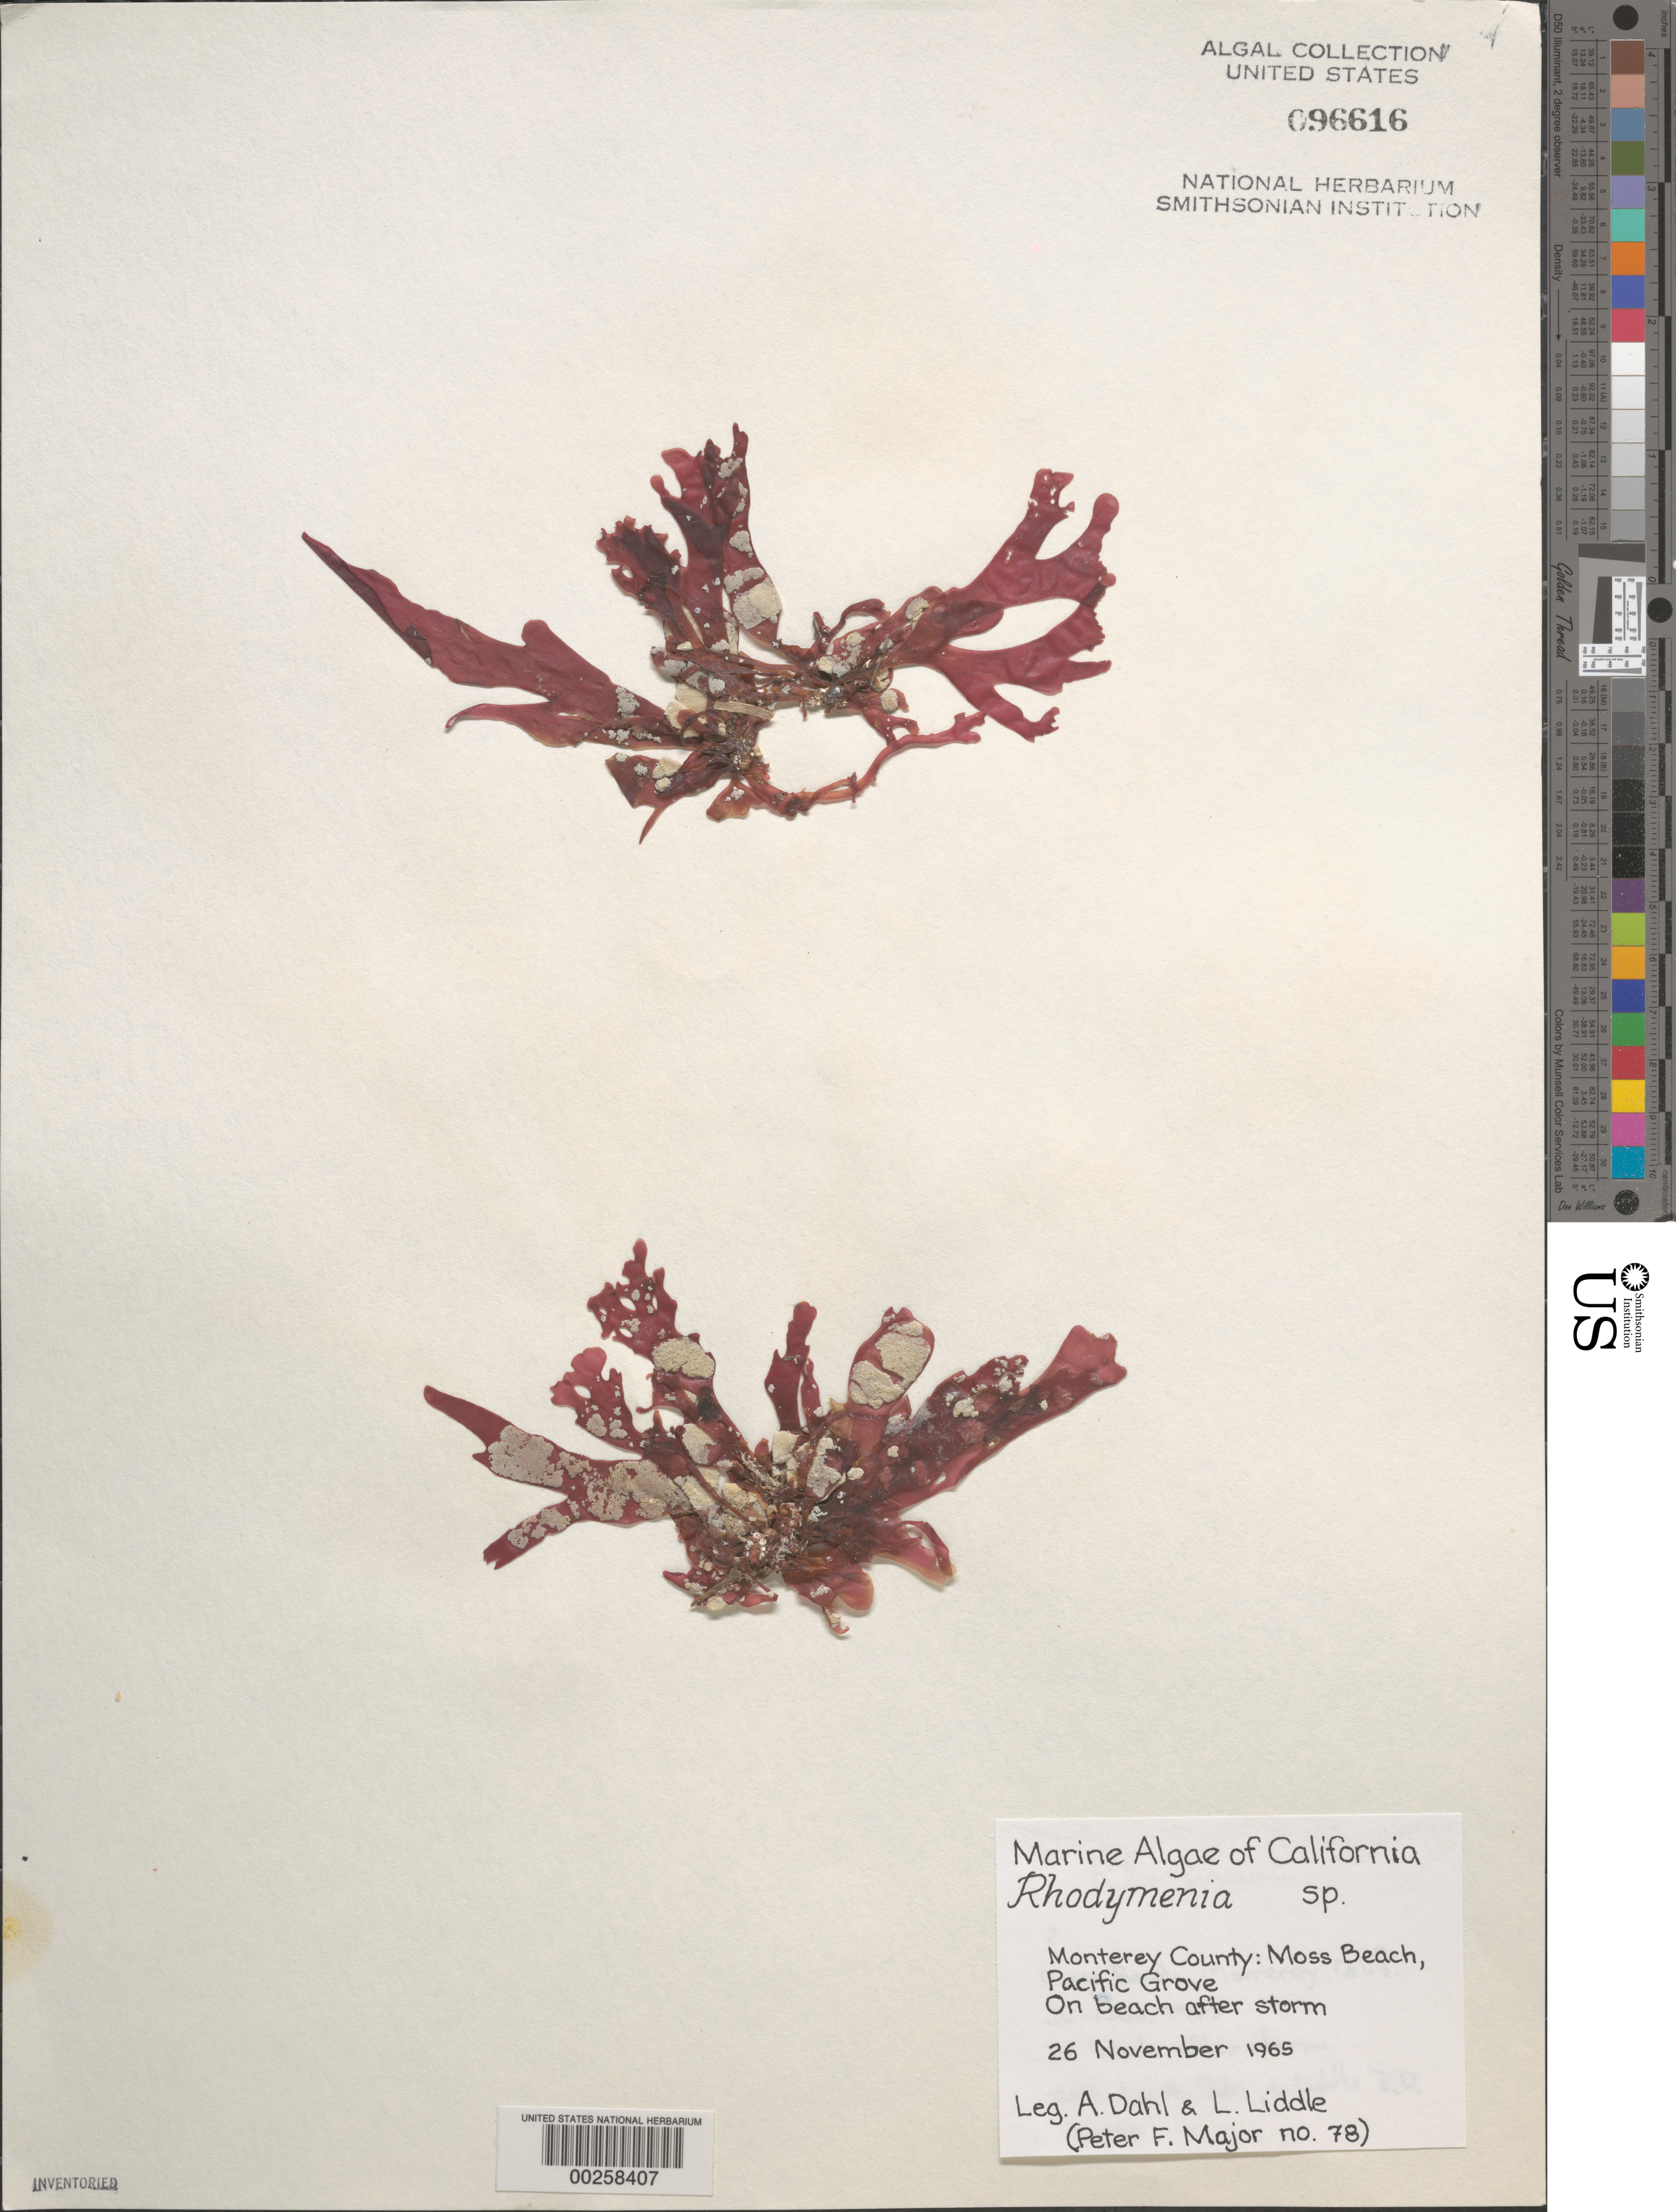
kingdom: Plantae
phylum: Rhodophyta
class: Florideophyceae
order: Rhodymeniales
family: Rhodymeniaceae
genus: Rhodymenia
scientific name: Rhodymenia sp.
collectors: A. Dahl & L. Liddle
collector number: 78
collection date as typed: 26 Nov 1965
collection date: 1965-11-26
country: United States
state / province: California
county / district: Monterey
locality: Moss Beach, Pacific Grove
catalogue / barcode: US 96616